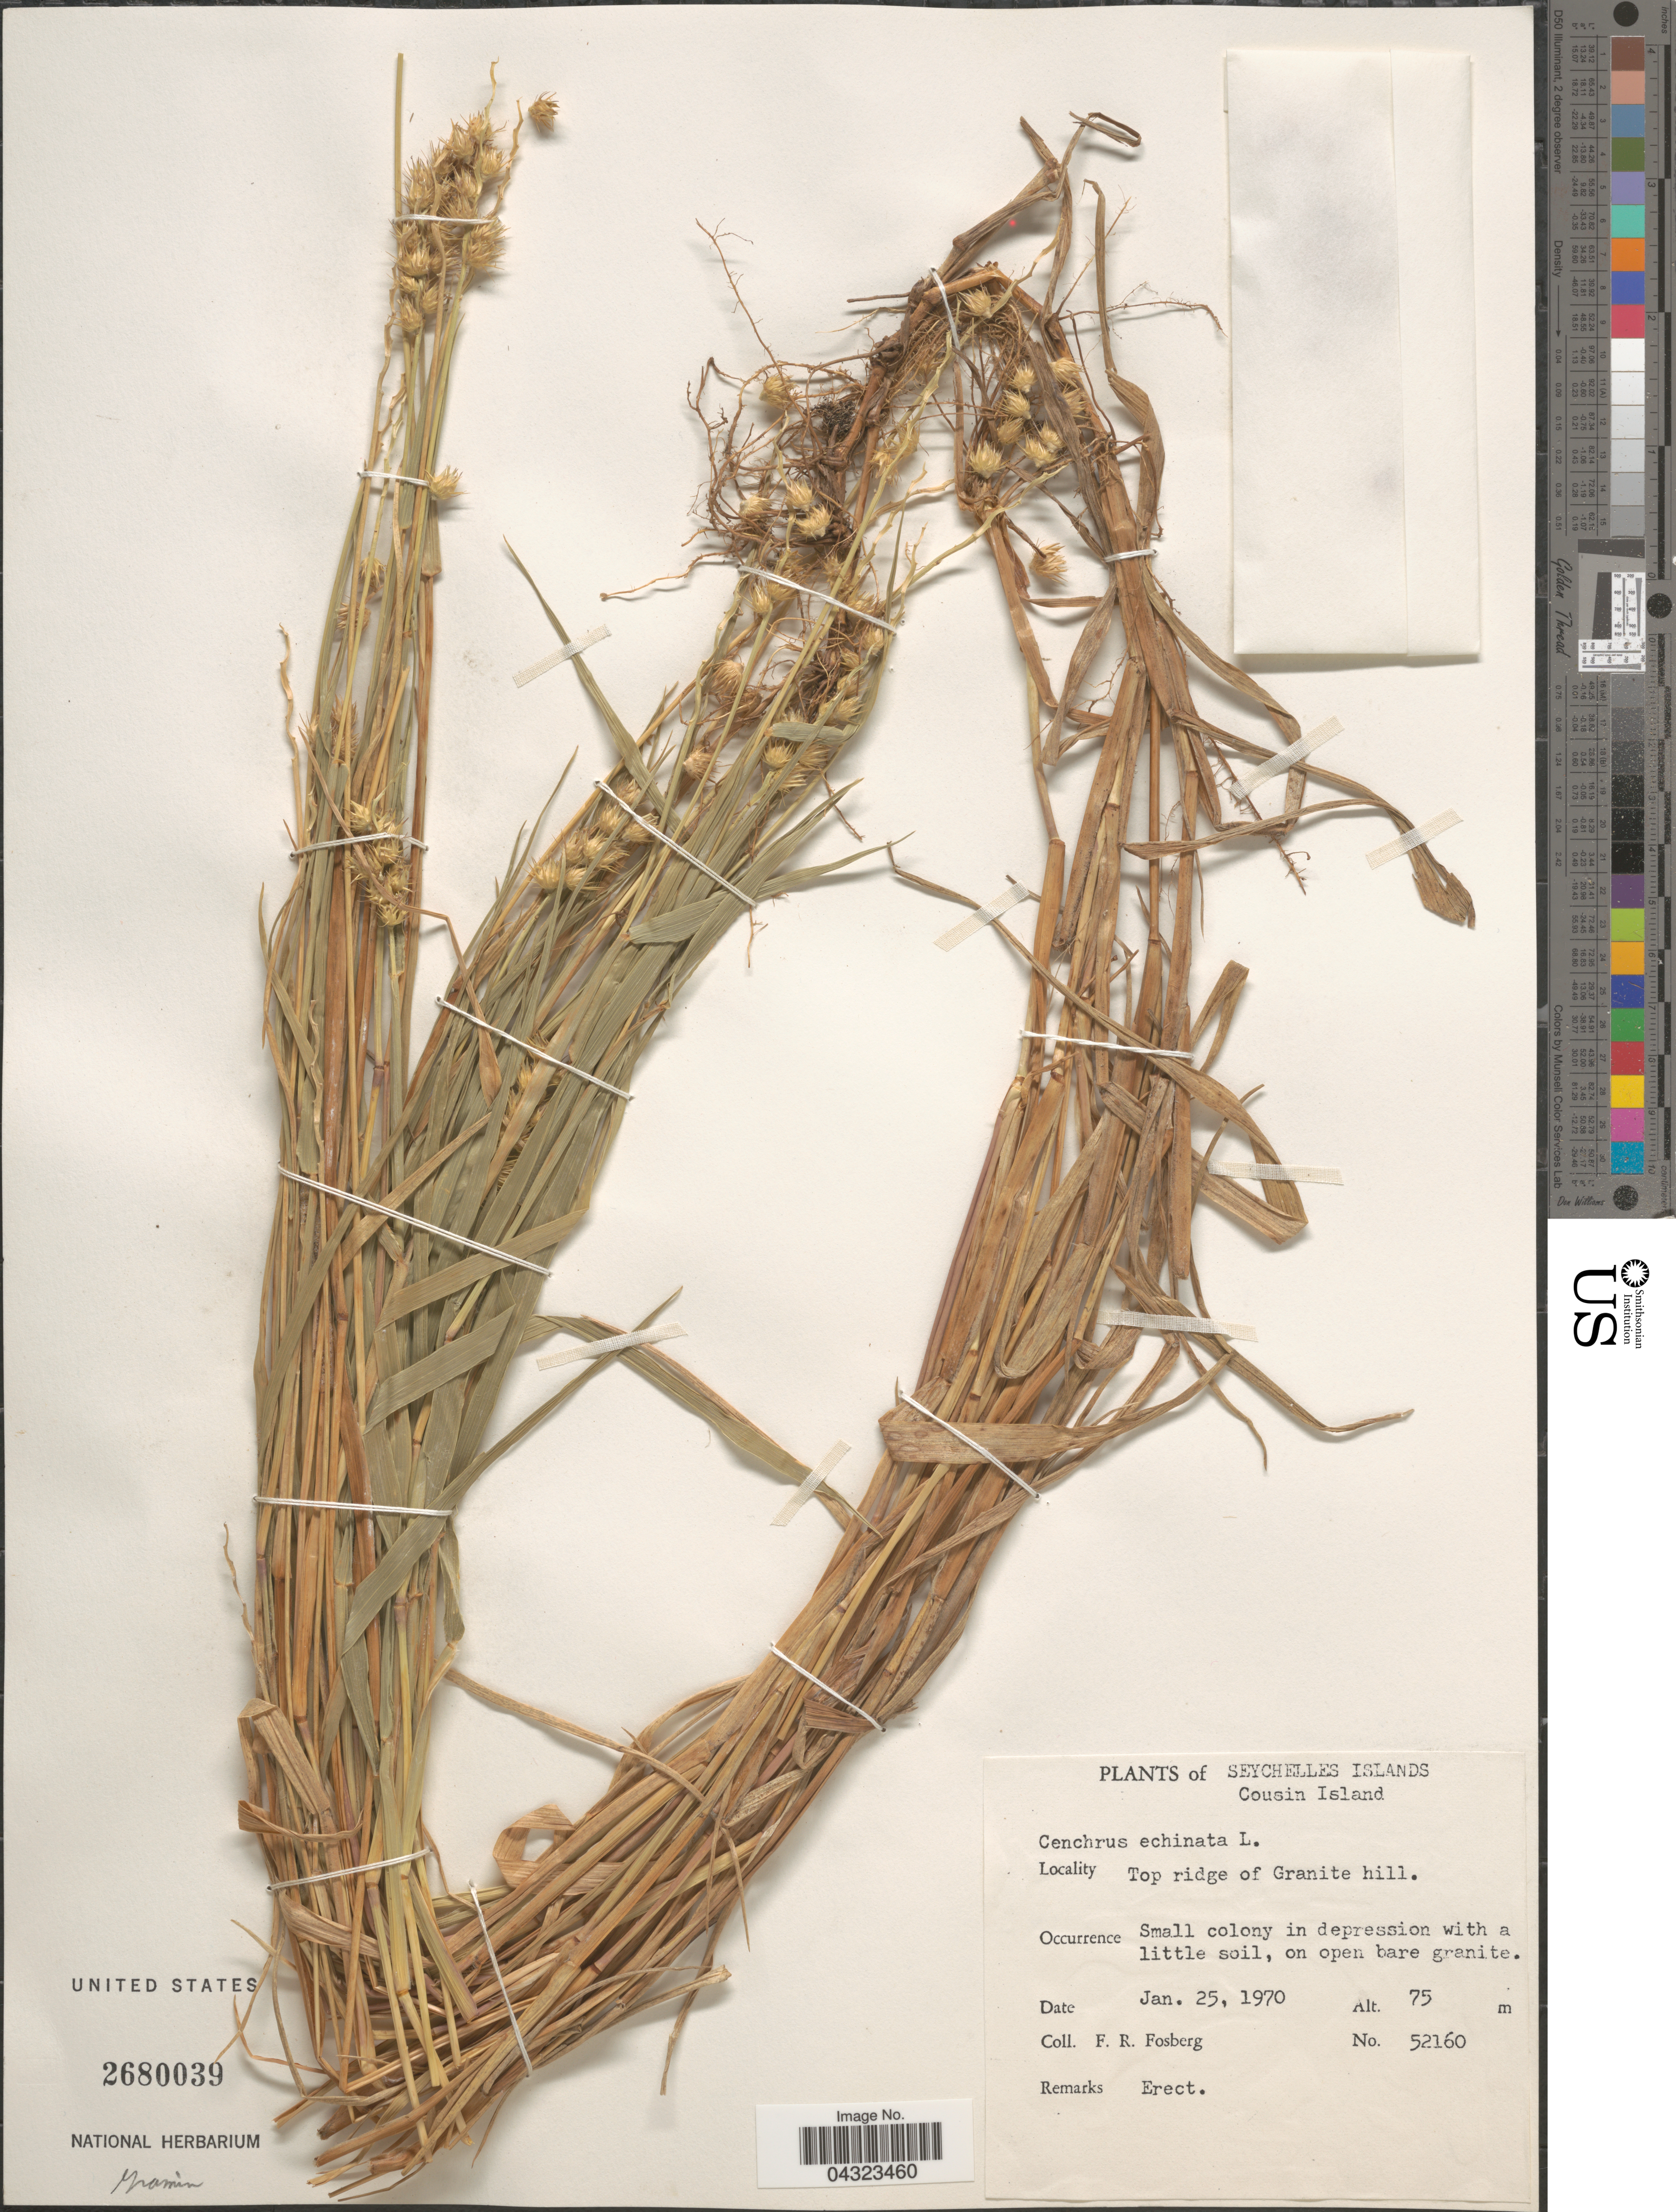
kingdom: Plantae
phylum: Tracheophyta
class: Liliopsida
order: Poales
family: Poaceae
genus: Cenchrus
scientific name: Cenchrus echinatus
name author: L.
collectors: F. R. Fosberg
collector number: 52160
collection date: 1970-01-25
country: Seychelles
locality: Seychelles Islands. Cousin Island. Top ridge of Granite Hill.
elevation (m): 75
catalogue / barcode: US 2680039